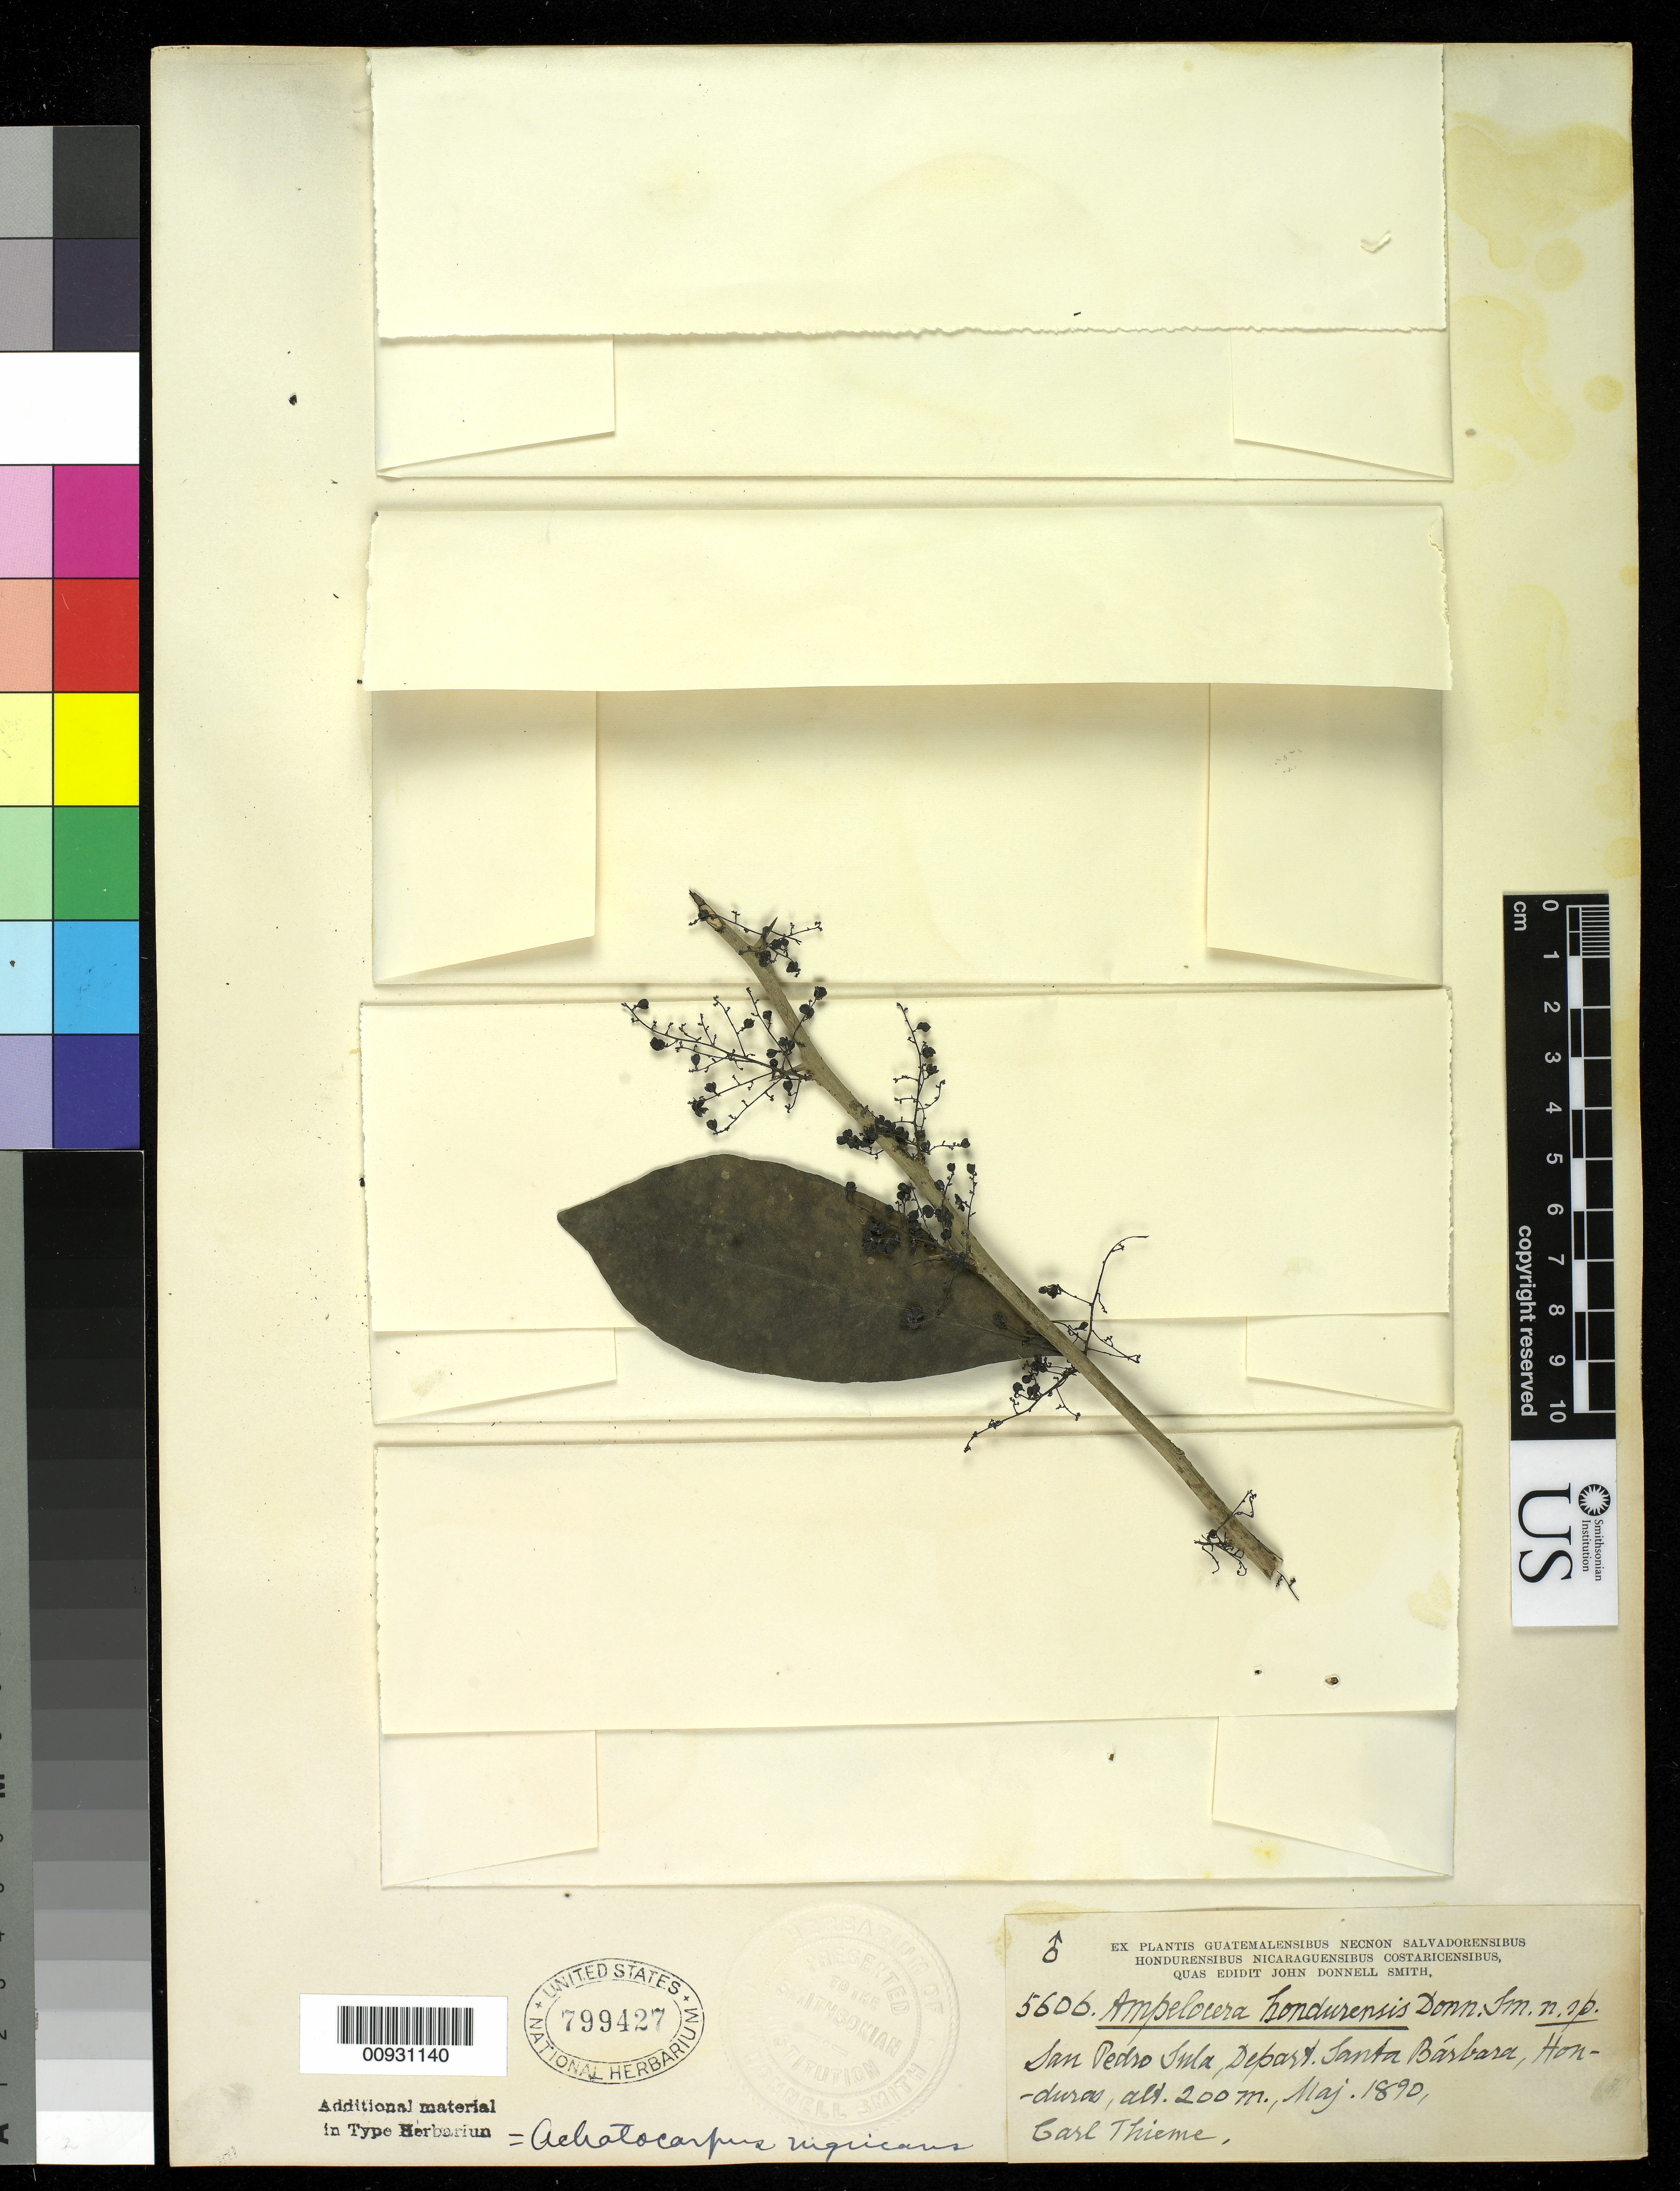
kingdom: Plantae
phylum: Tracheophyta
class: Magnoliopsida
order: Rosales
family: Cannabaceae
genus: Ampelocera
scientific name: Ampelocera hondurensis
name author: Donn. Sm.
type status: Type Collection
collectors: C. Thieme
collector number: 5606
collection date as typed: May 1890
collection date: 1890-05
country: Honduras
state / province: Santa Bárbara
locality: San Pedro Sula.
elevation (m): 200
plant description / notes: One of several duplicates of this collection received ex herb. John Donnell Smith.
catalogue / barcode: US 799427